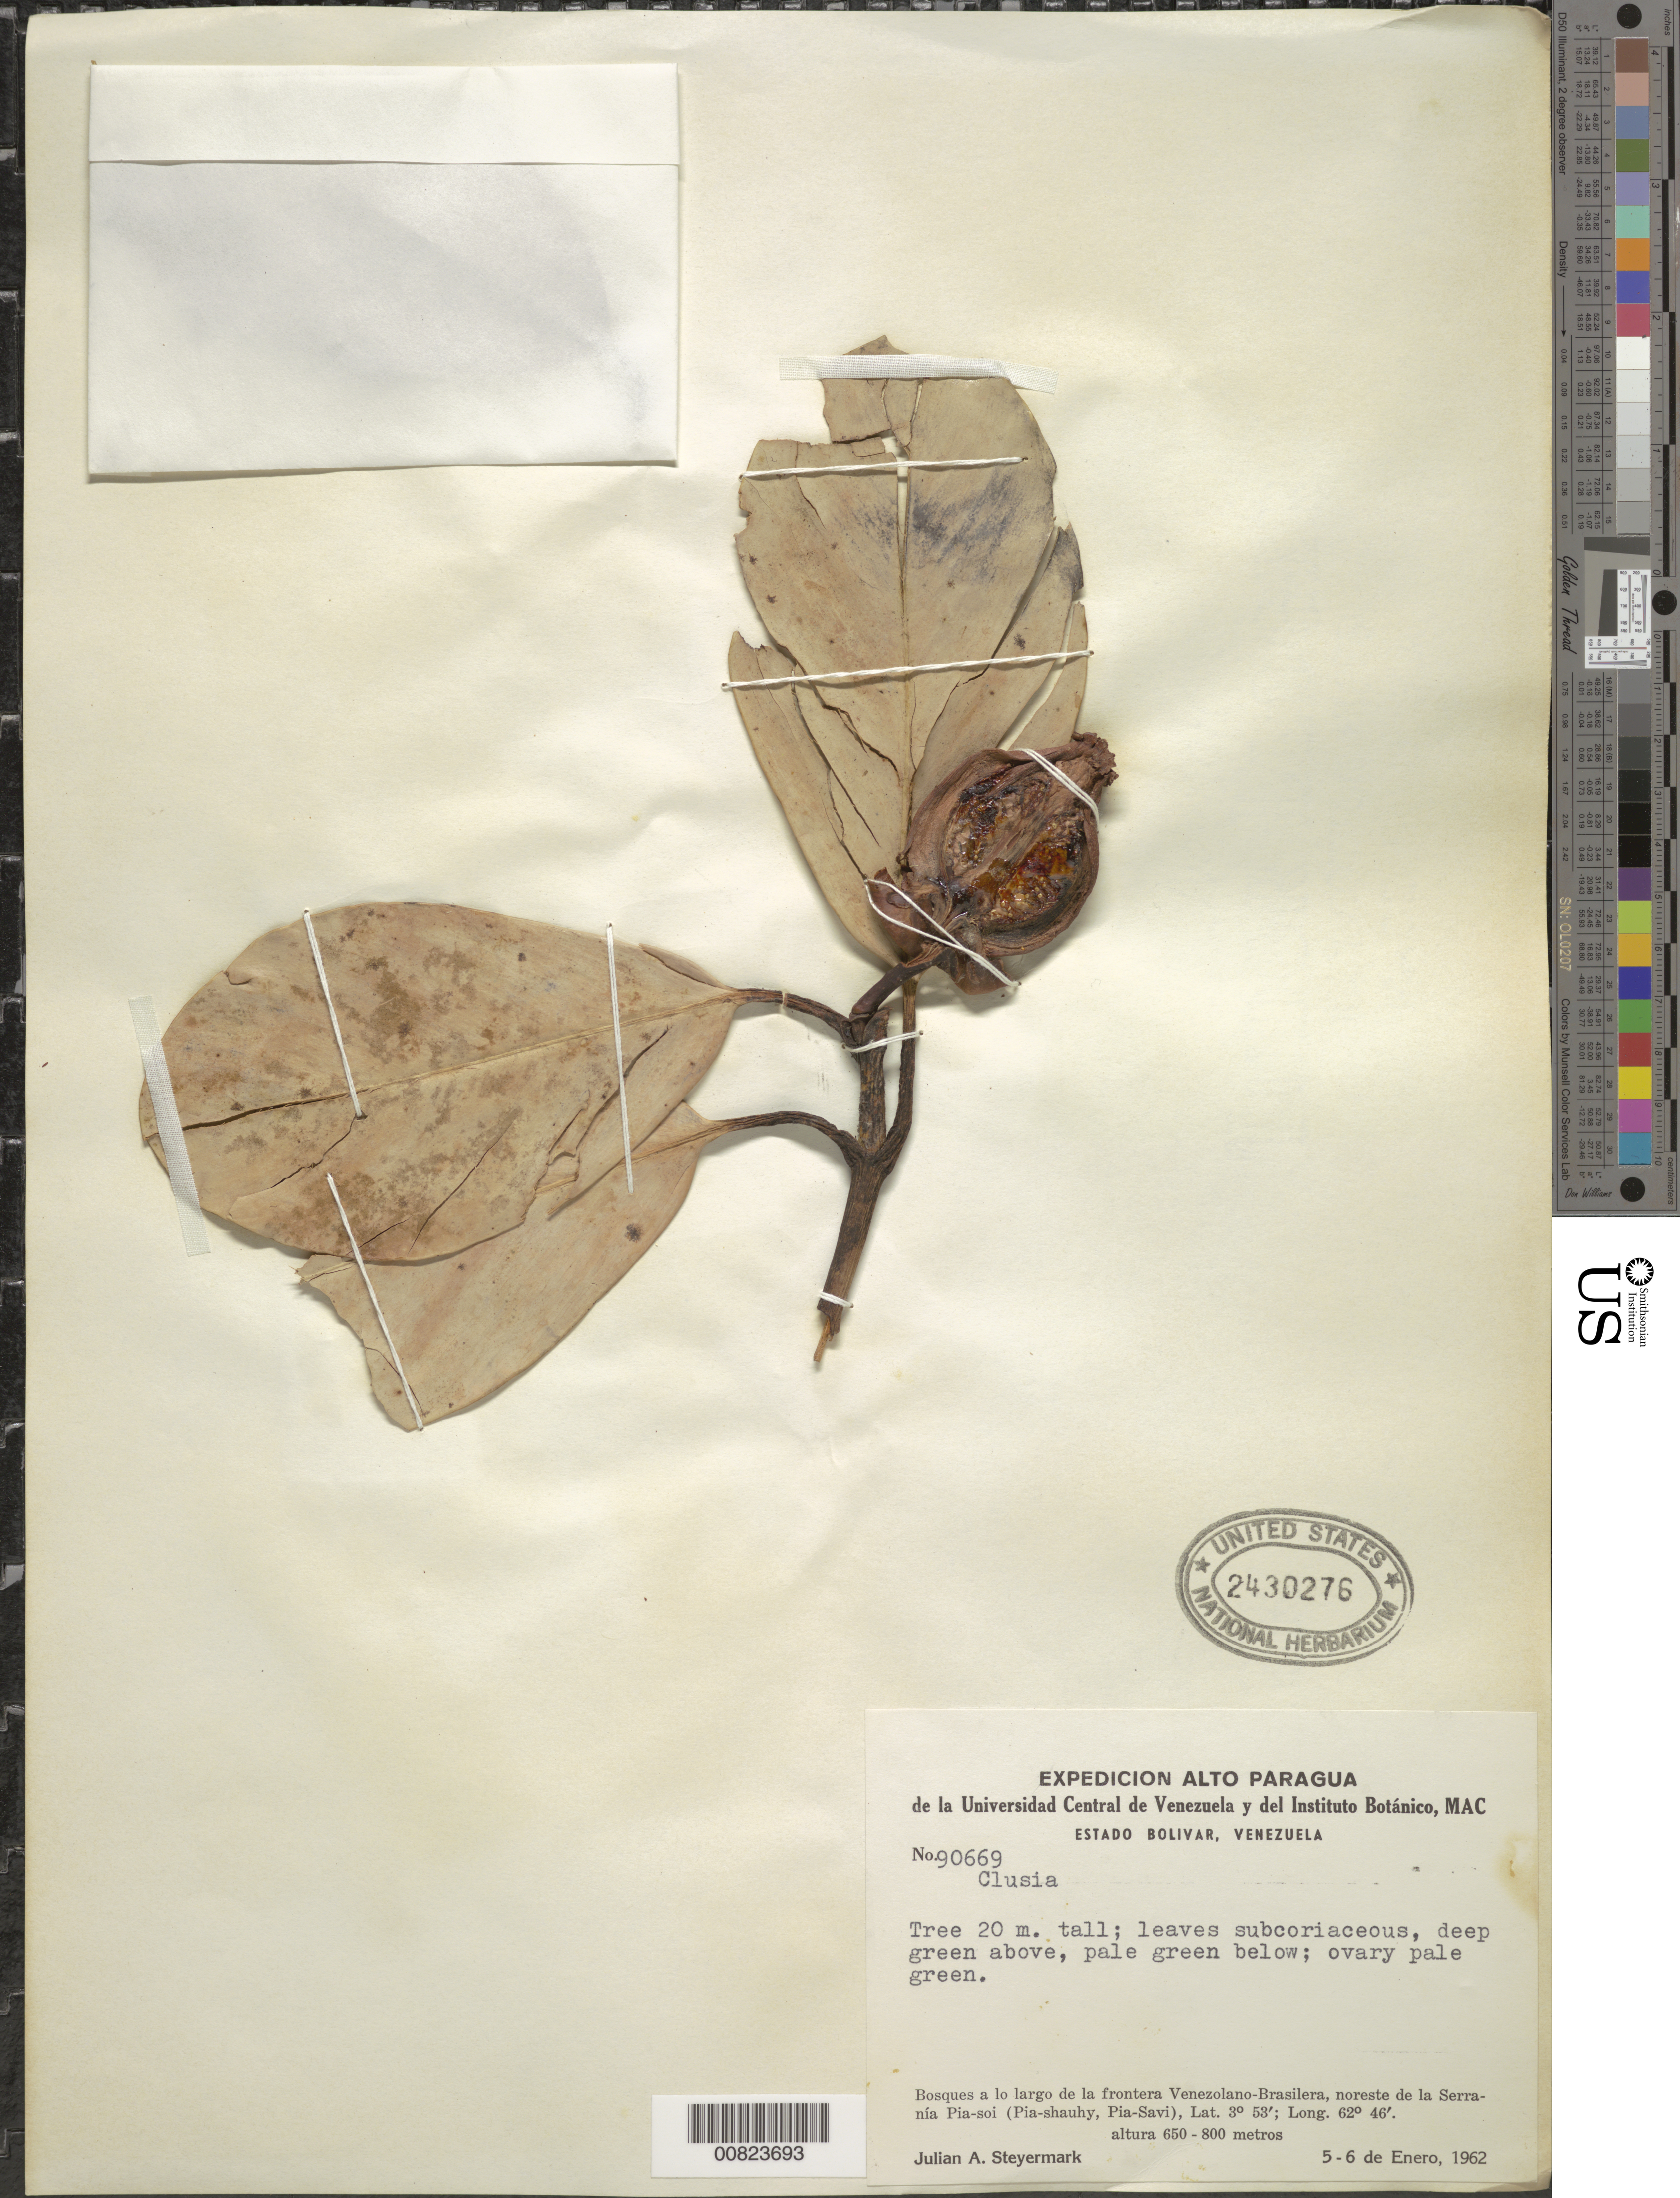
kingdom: Plantae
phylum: Tracheophyta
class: Magnoliopsida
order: Malpighiales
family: Clusiaceae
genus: Clusia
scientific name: Clusia sp.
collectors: J. Steyermark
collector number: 90669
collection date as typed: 5-Jan-62 to 6-Jan-62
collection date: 1962-01-05/1962-01-06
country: Venezuela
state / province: Bolívar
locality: Serranía Pia-soi, NE of; on Venezuela-Brazil border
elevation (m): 650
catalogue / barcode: US 2430276